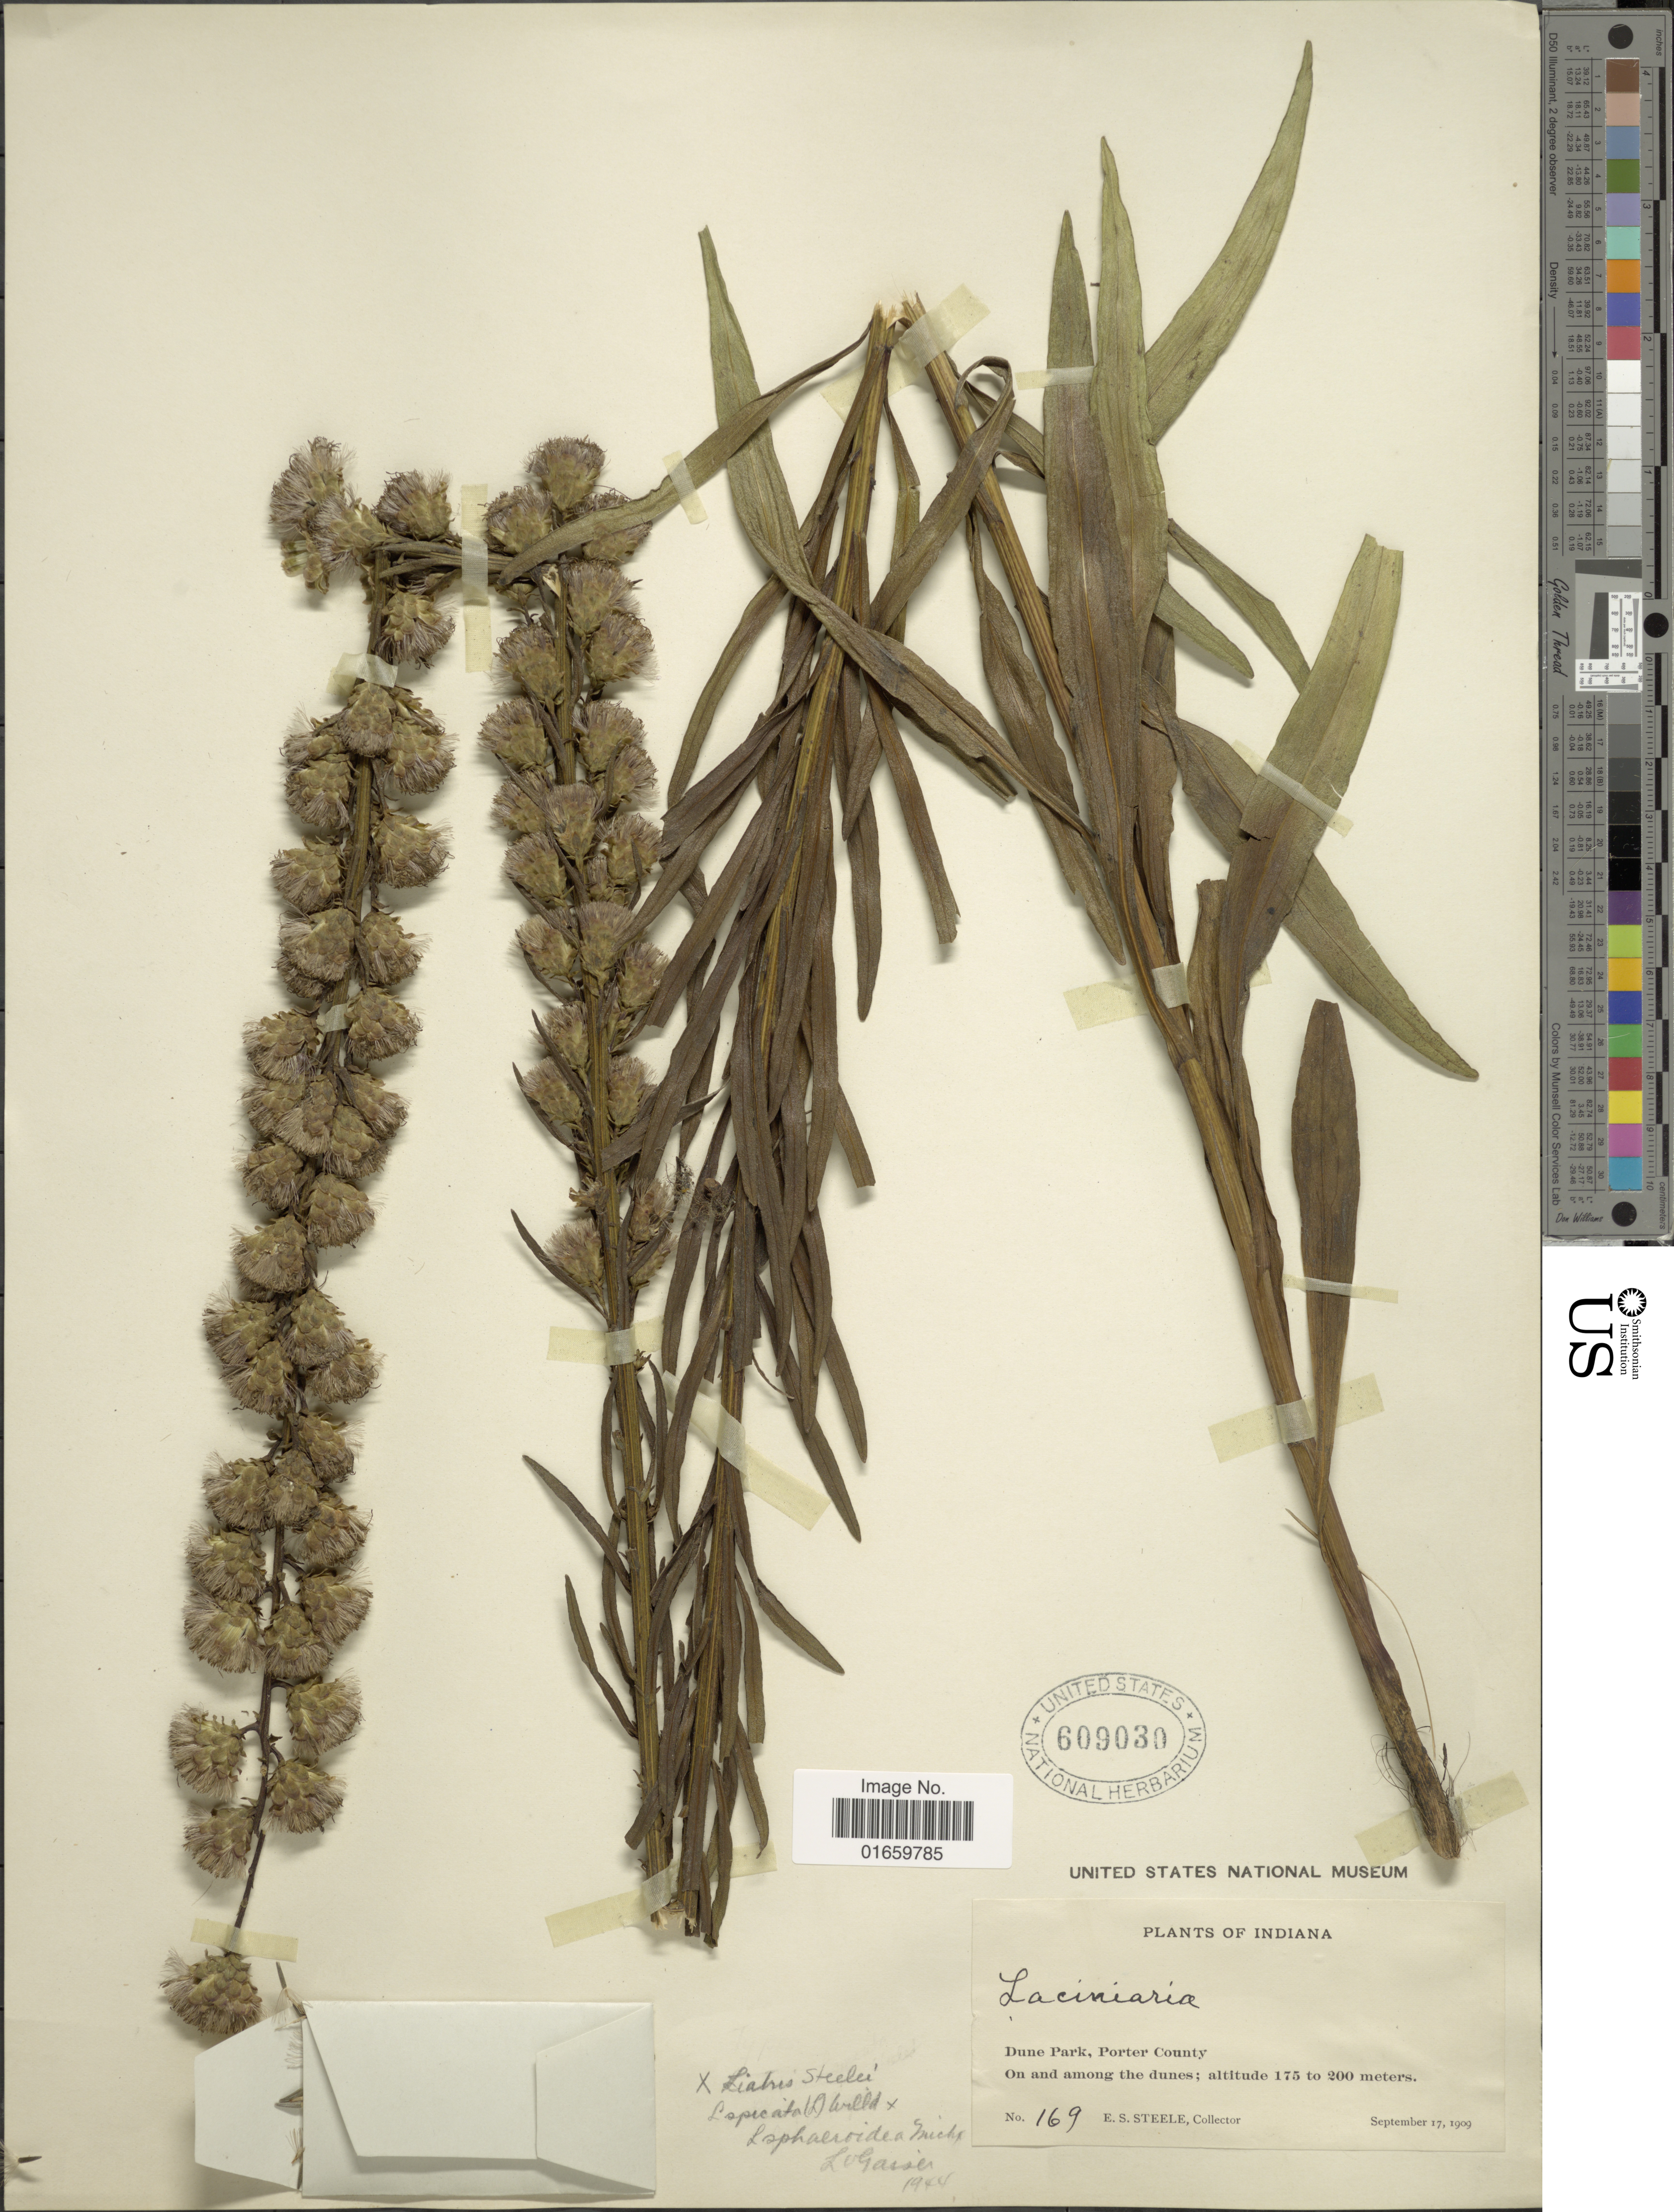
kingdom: Plantae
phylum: Tracheophyta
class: Magnoliopsida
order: Asterales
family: Asteraceae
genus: Liatris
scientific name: Liatris x steelei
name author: Gaiser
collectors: E. Steele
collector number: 169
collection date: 1909-09-17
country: United States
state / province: Indiana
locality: Dune Park, porter County, on and among the dunes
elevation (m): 175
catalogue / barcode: US 609030